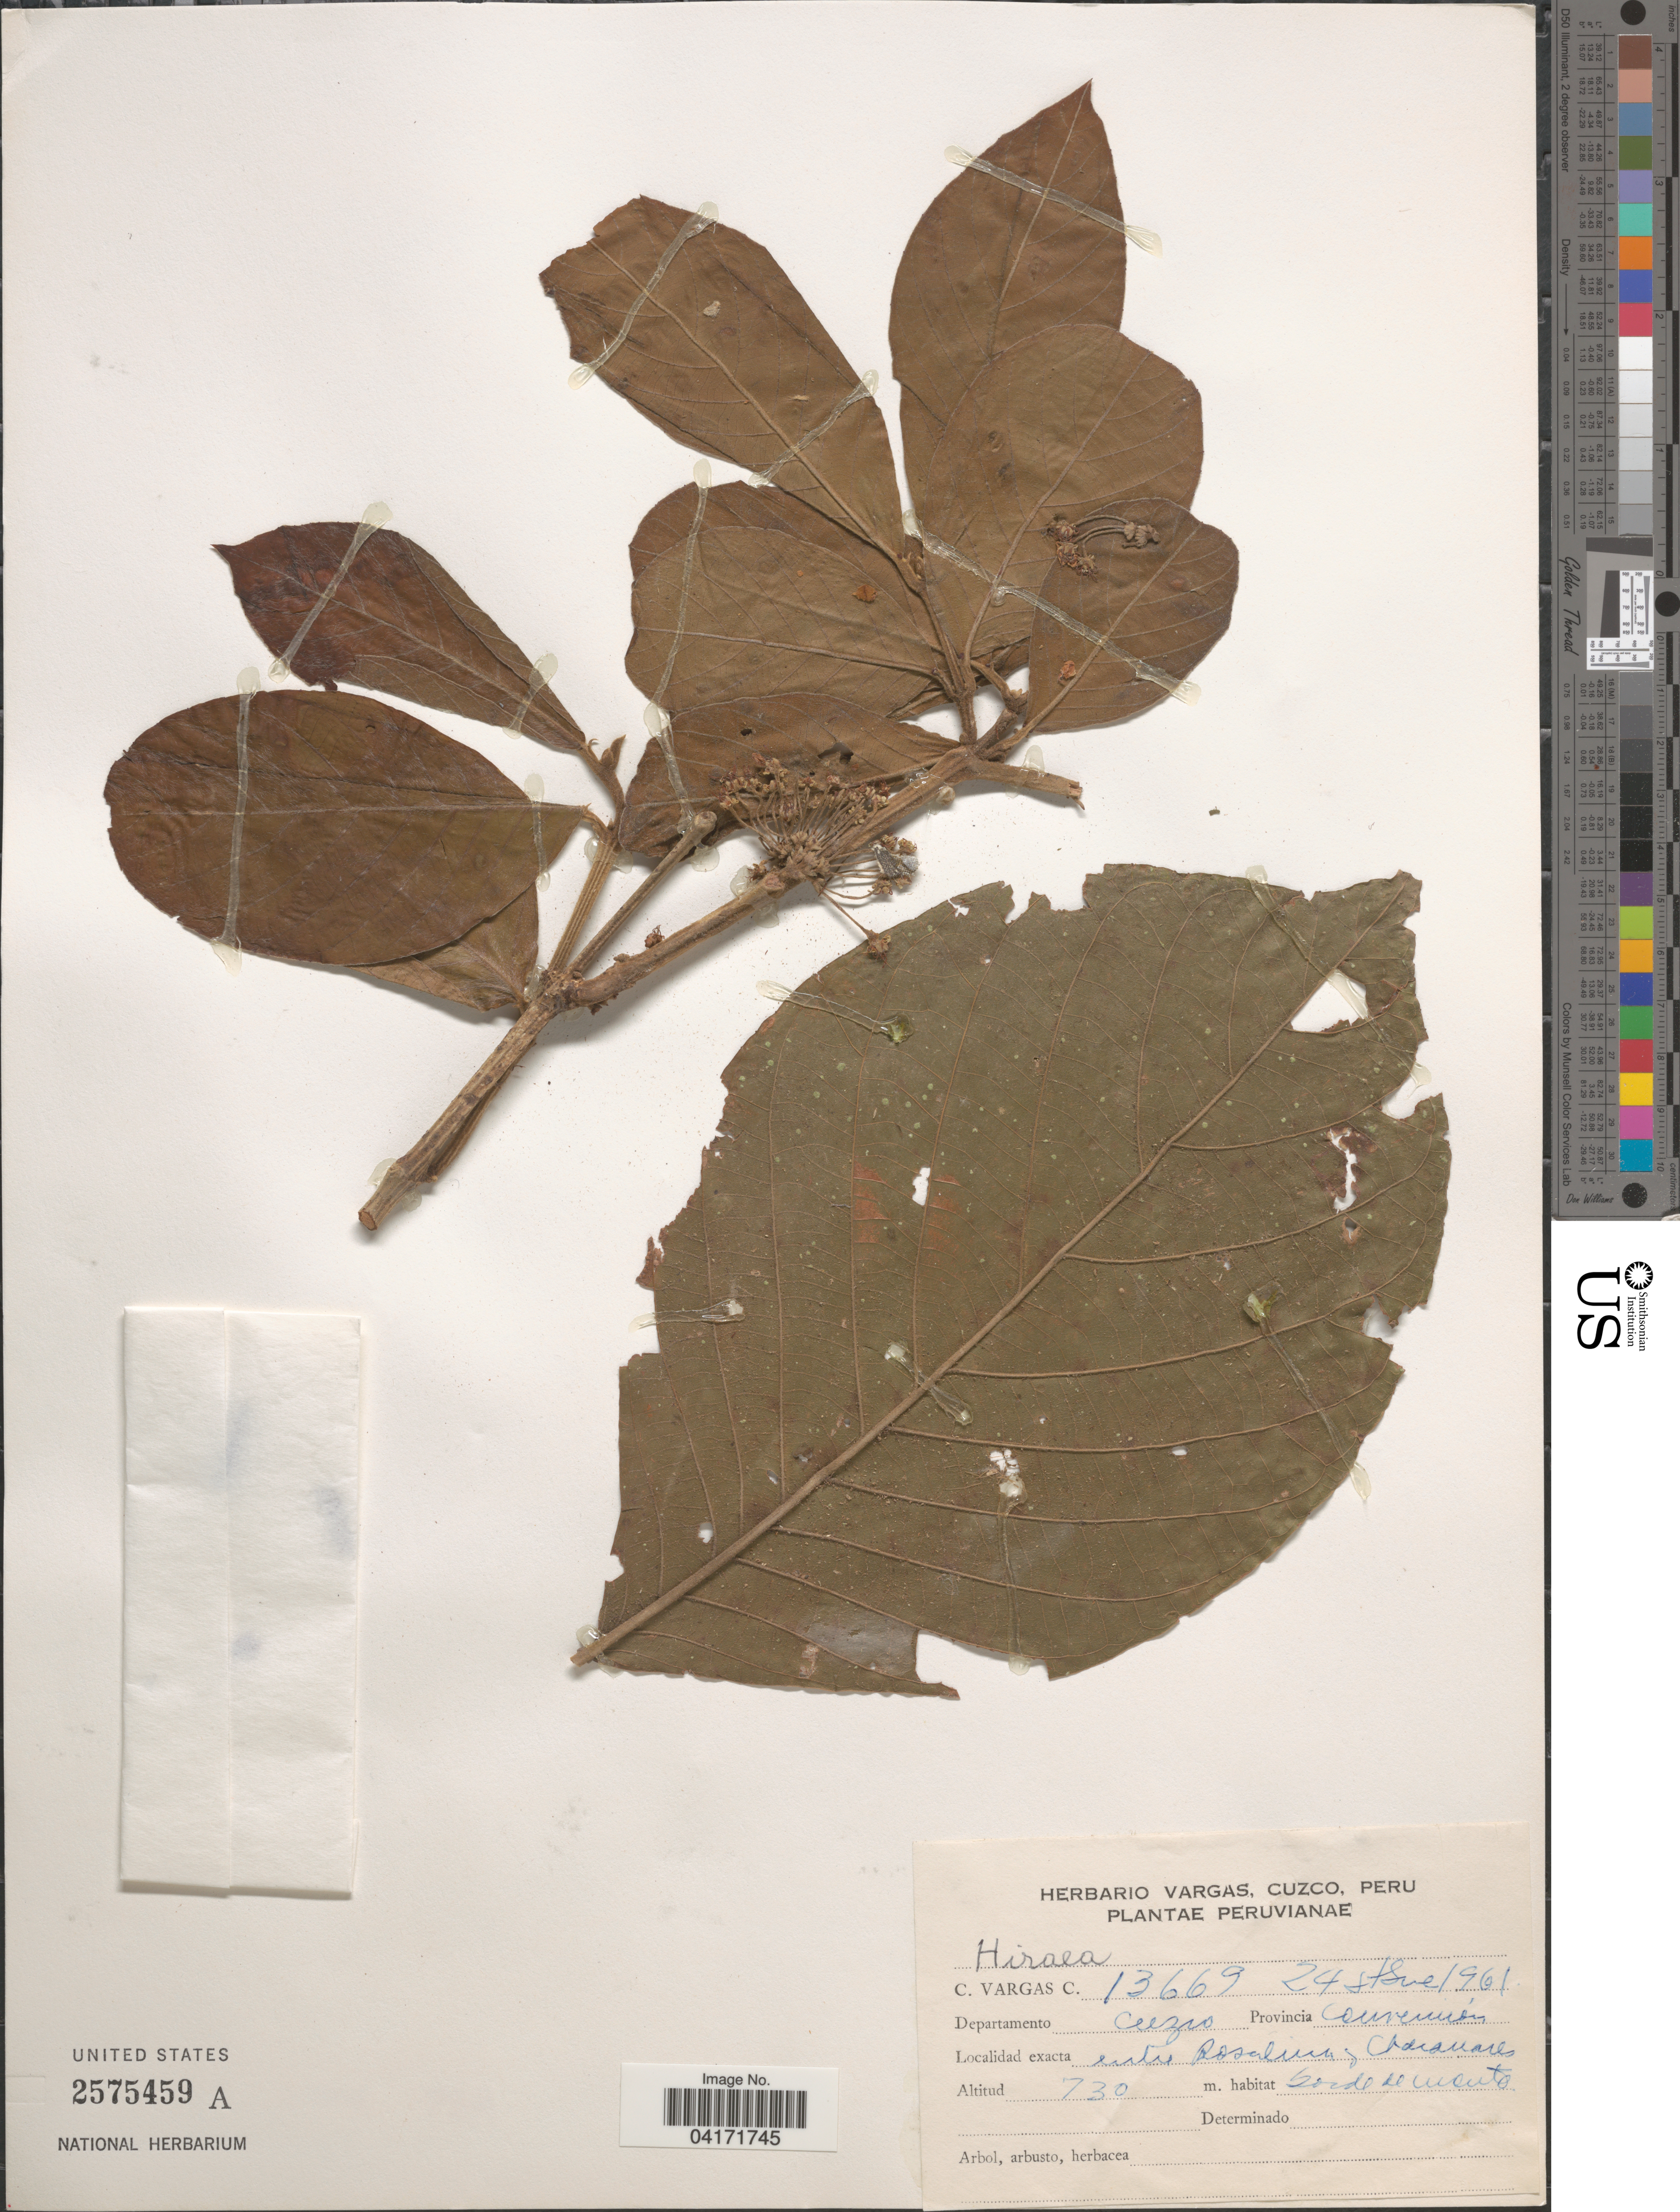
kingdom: Plantae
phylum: Tracheophyta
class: Magnoliopsida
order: Malpighiales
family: Malpighiaceae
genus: Hiraea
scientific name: Hiraea sp.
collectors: C. Vargas Calderón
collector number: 13669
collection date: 1961-09-24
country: Peru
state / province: Cusco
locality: Peruvianae. Departamento Cuzco. Provincia Convención. Entre Rosalina y Chacanares.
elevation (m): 730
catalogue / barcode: US 2575459A